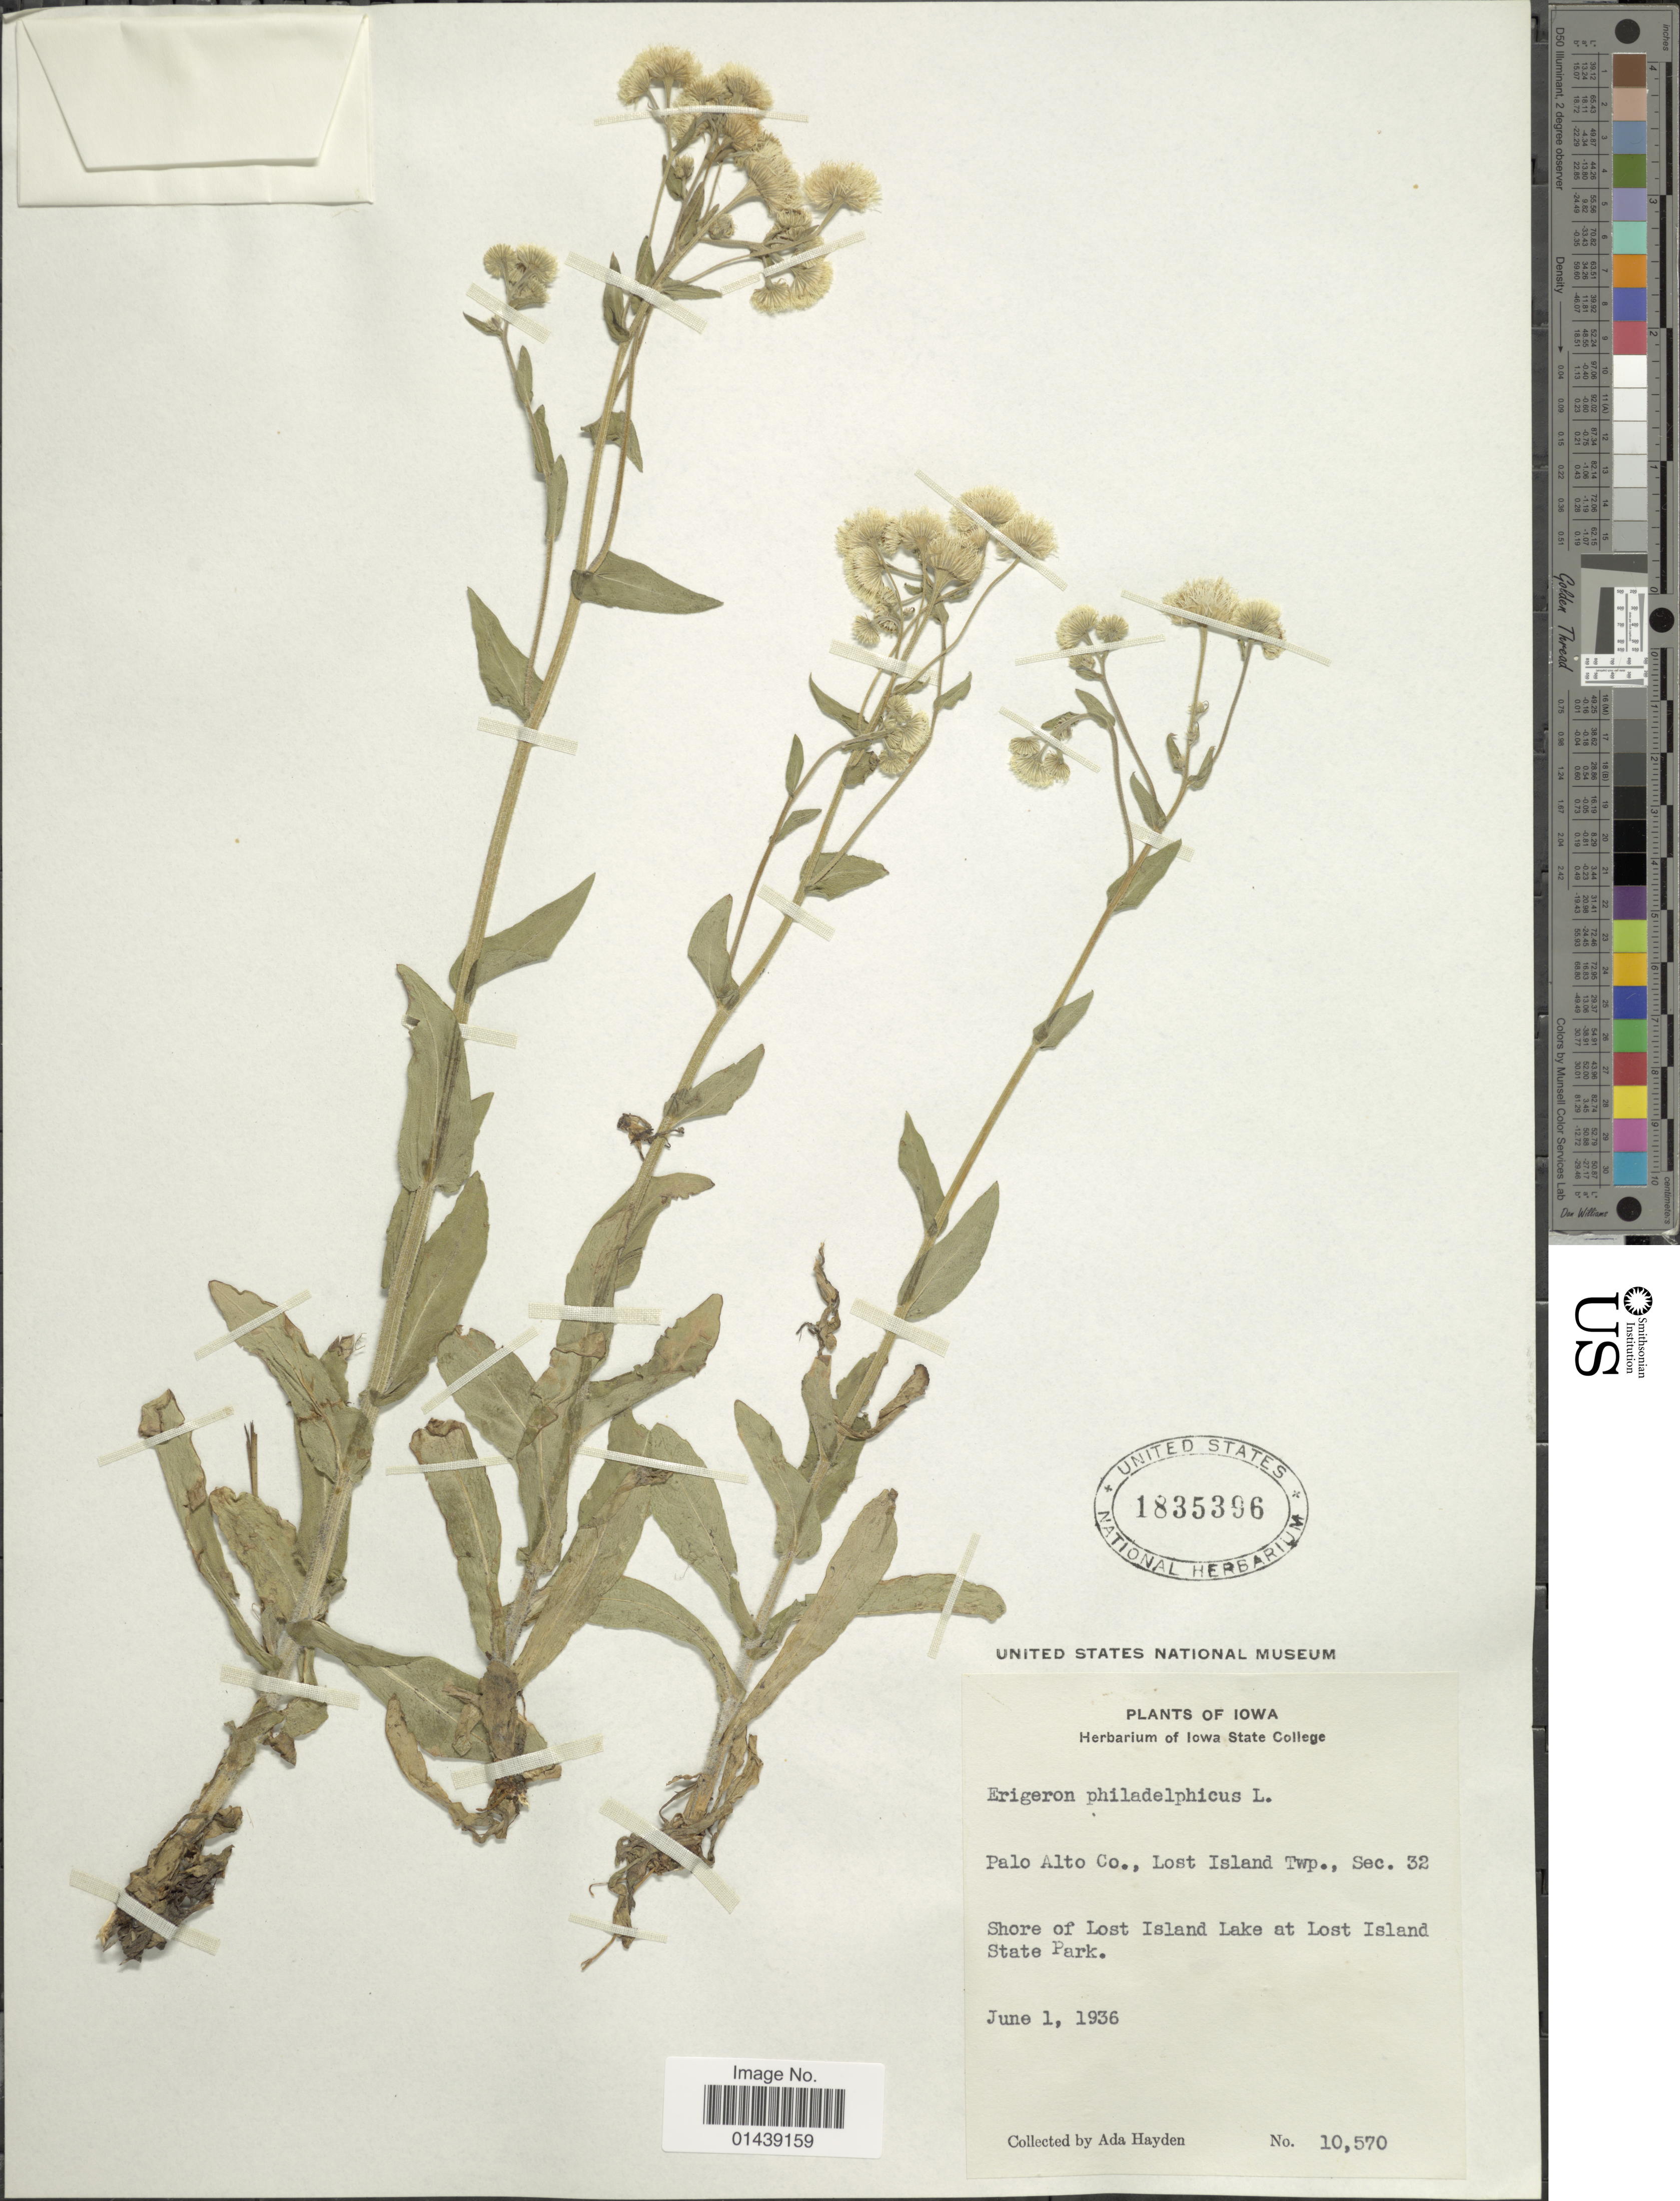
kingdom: Plantae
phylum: Tracheophyta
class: Magnoliopsida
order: Asterales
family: Asteraceae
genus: Erigeron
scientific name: Erigeron philadelphicus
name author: L.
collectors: Ada Hayden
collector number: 10570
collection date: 1936-06-01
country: United States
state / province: Iowa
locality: Palo Alto Co., Lost Island Twp., Sec. 32. Shore of Lost Island Lake at Lost Island State Park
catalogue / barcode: US 1835396